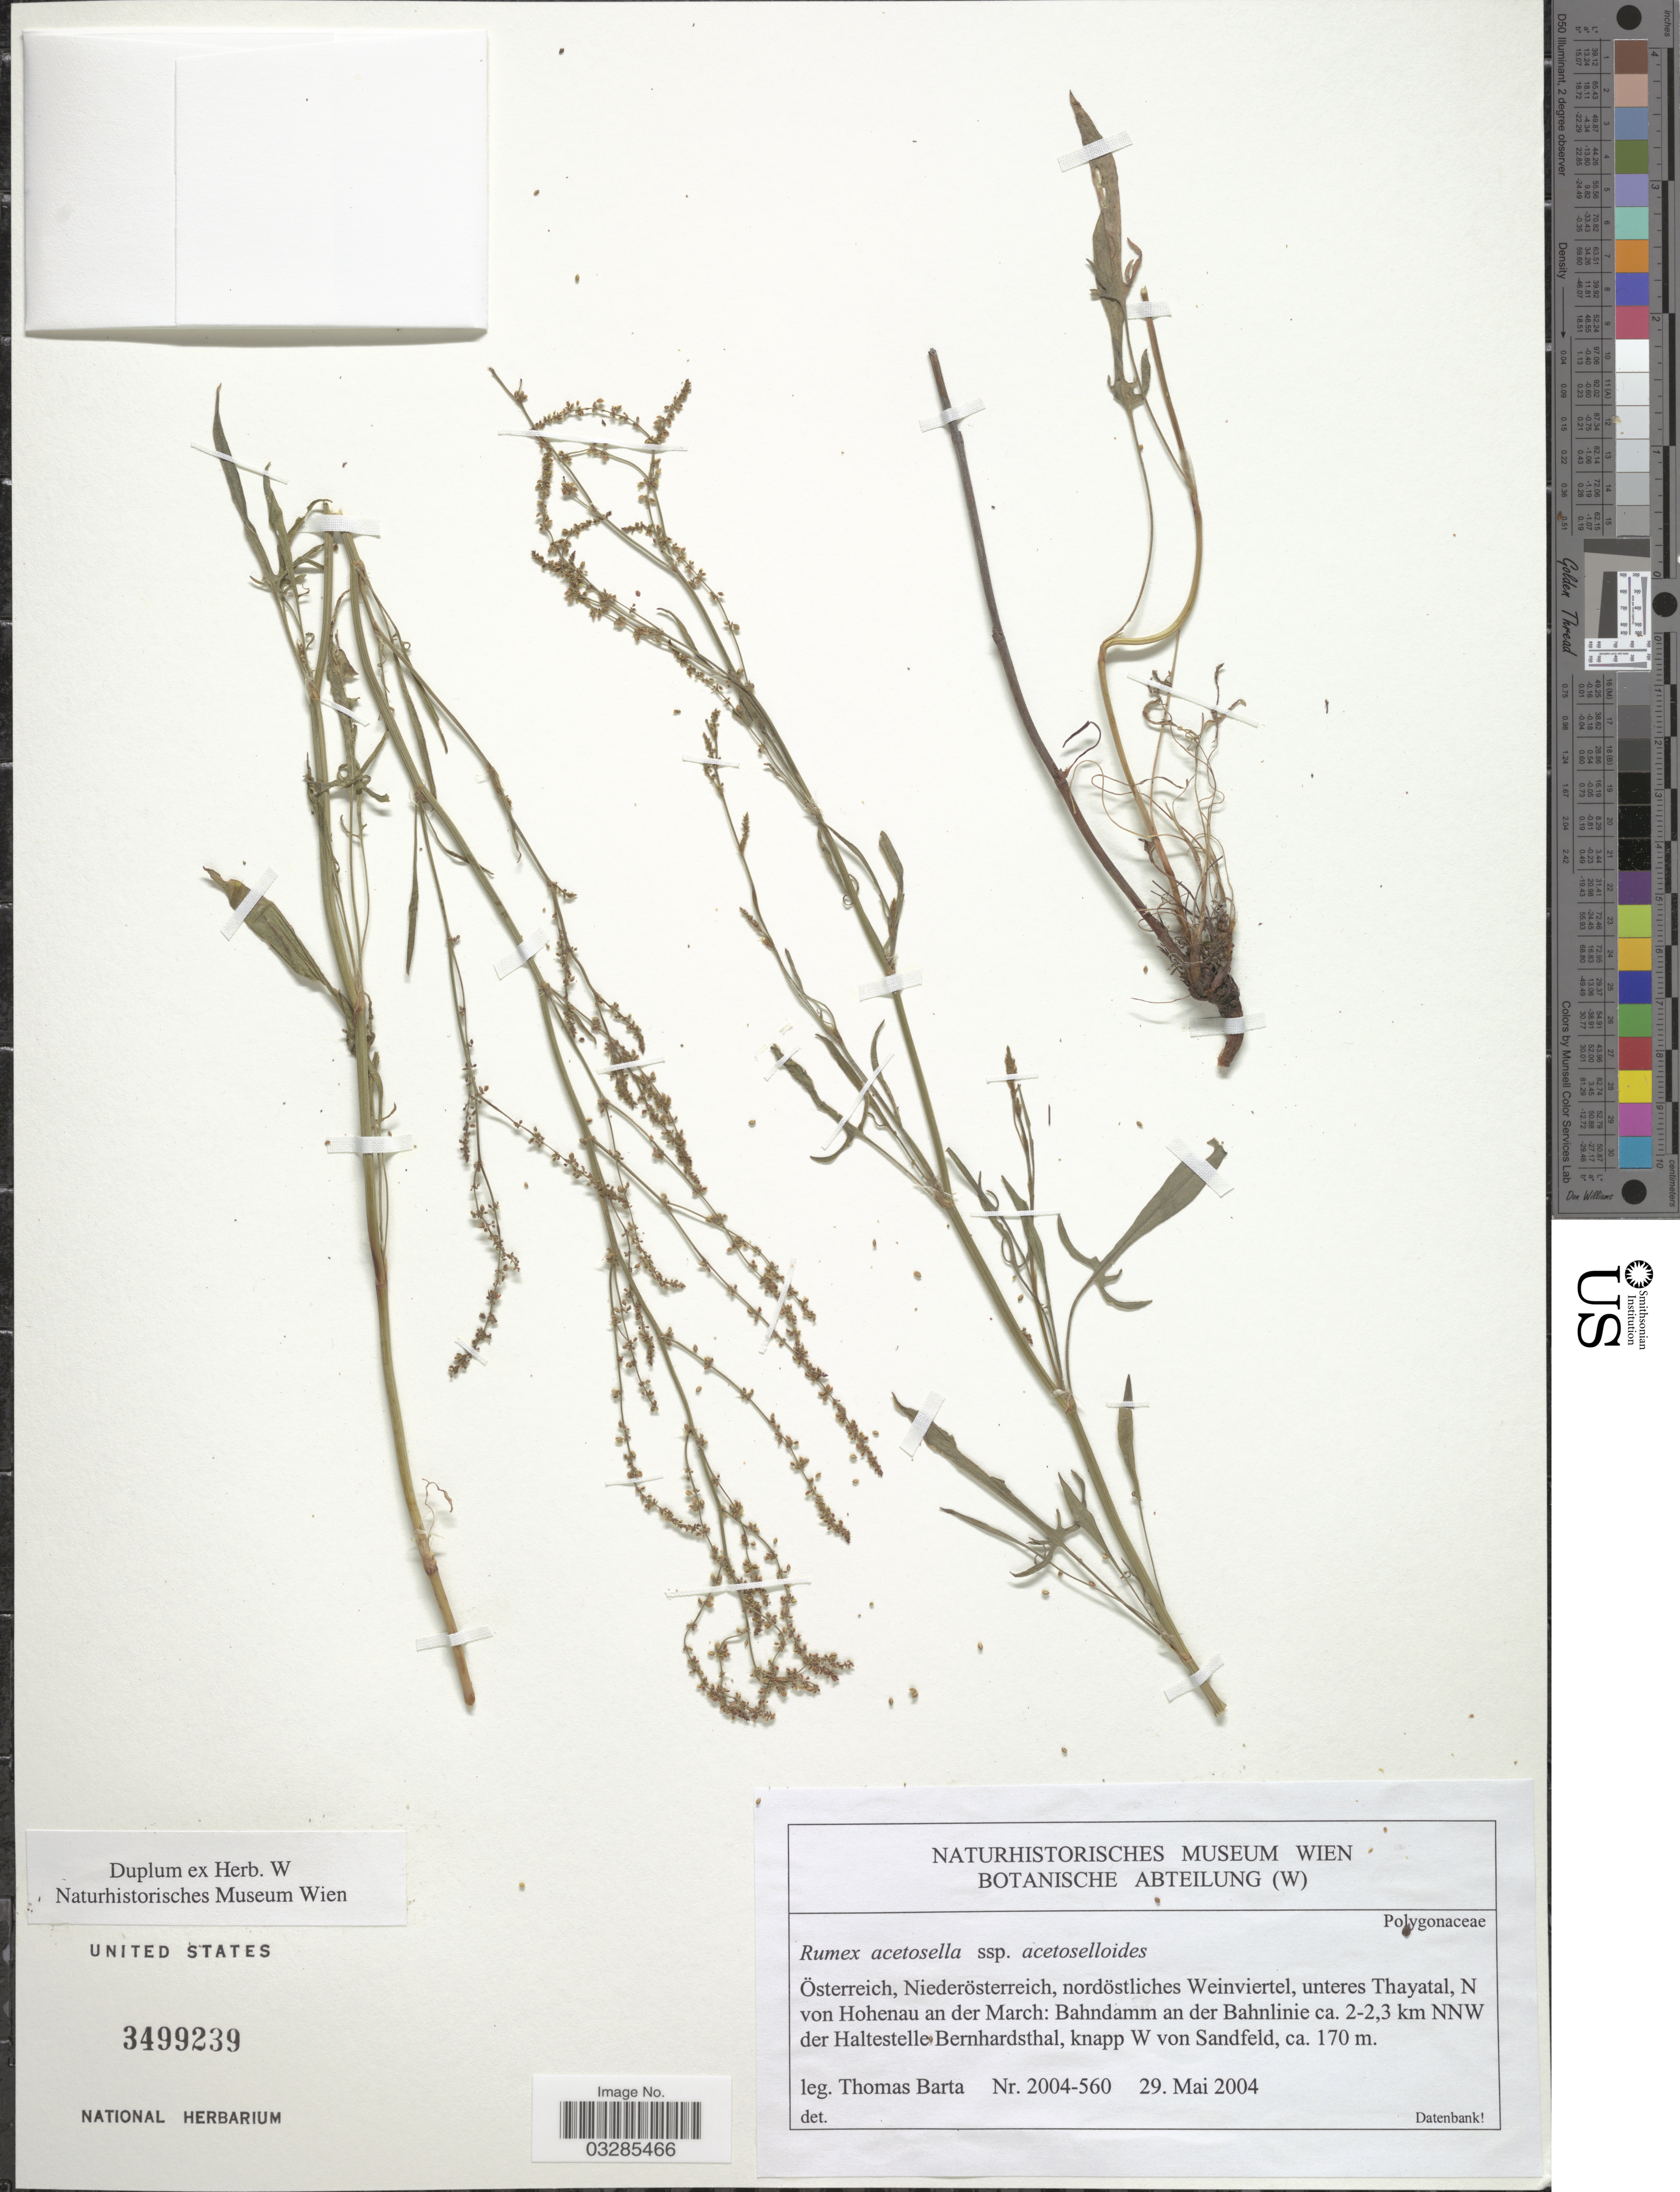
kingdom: Plantae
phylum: Tracheophyta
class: Magnoliopsida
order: Caryophyllales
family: Polygonaceae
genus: Rumex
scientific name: Rumex acetosella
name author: L.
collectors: T. Barta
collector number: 2004-560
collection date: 2004-05-29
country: Austria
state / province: Niederosterreich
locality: Österreich, nordöstliches Weinviertel unteres Thayatal, N von Hohenau an der March: Bahndamm an der Bahnlinie ca. 2-2,3 km NNW der Haltestelle Bernhardsthal, knapp W von Sandfeld.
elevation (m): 170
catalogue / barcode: US 3499239